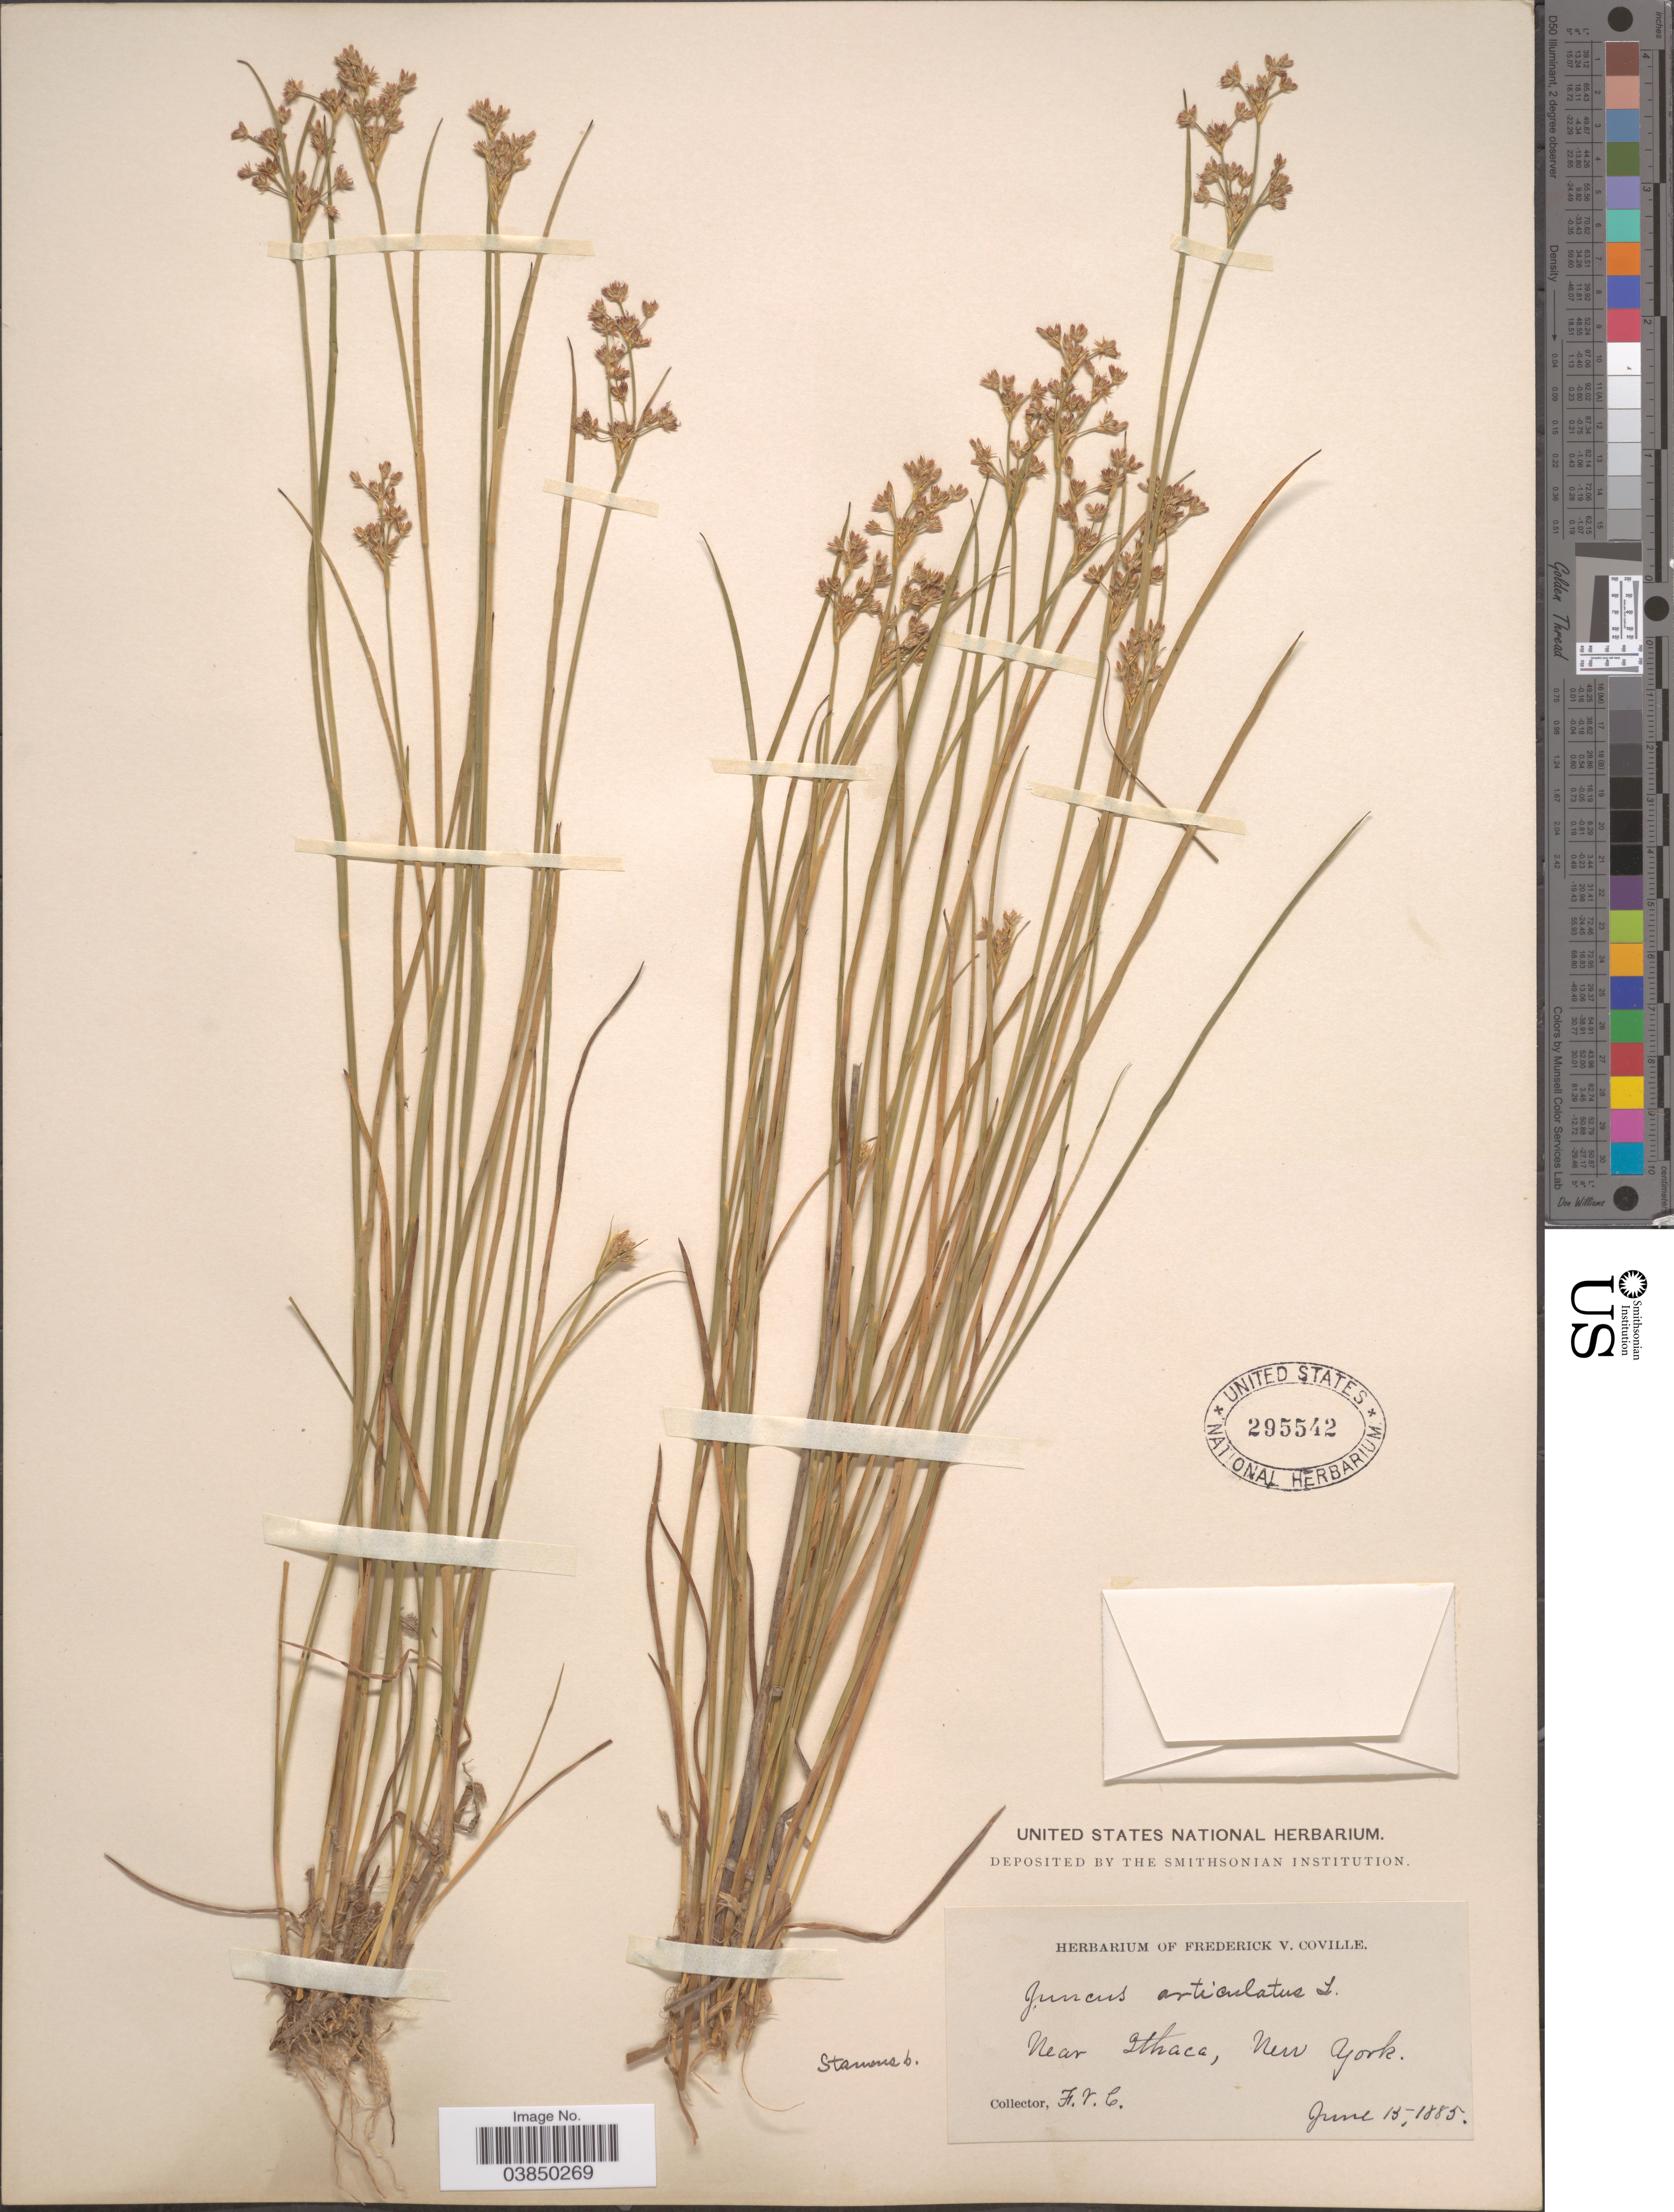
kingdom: Plantae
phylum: Tracheophyta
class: Liliopsida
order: Poales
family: Juncaceae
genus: Juncus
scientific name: Juncus articulatus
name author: L.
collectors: F. V. Coville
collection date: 1885-06-15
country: United States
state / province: New York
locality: Near Ithaca.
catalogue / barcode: US 295542